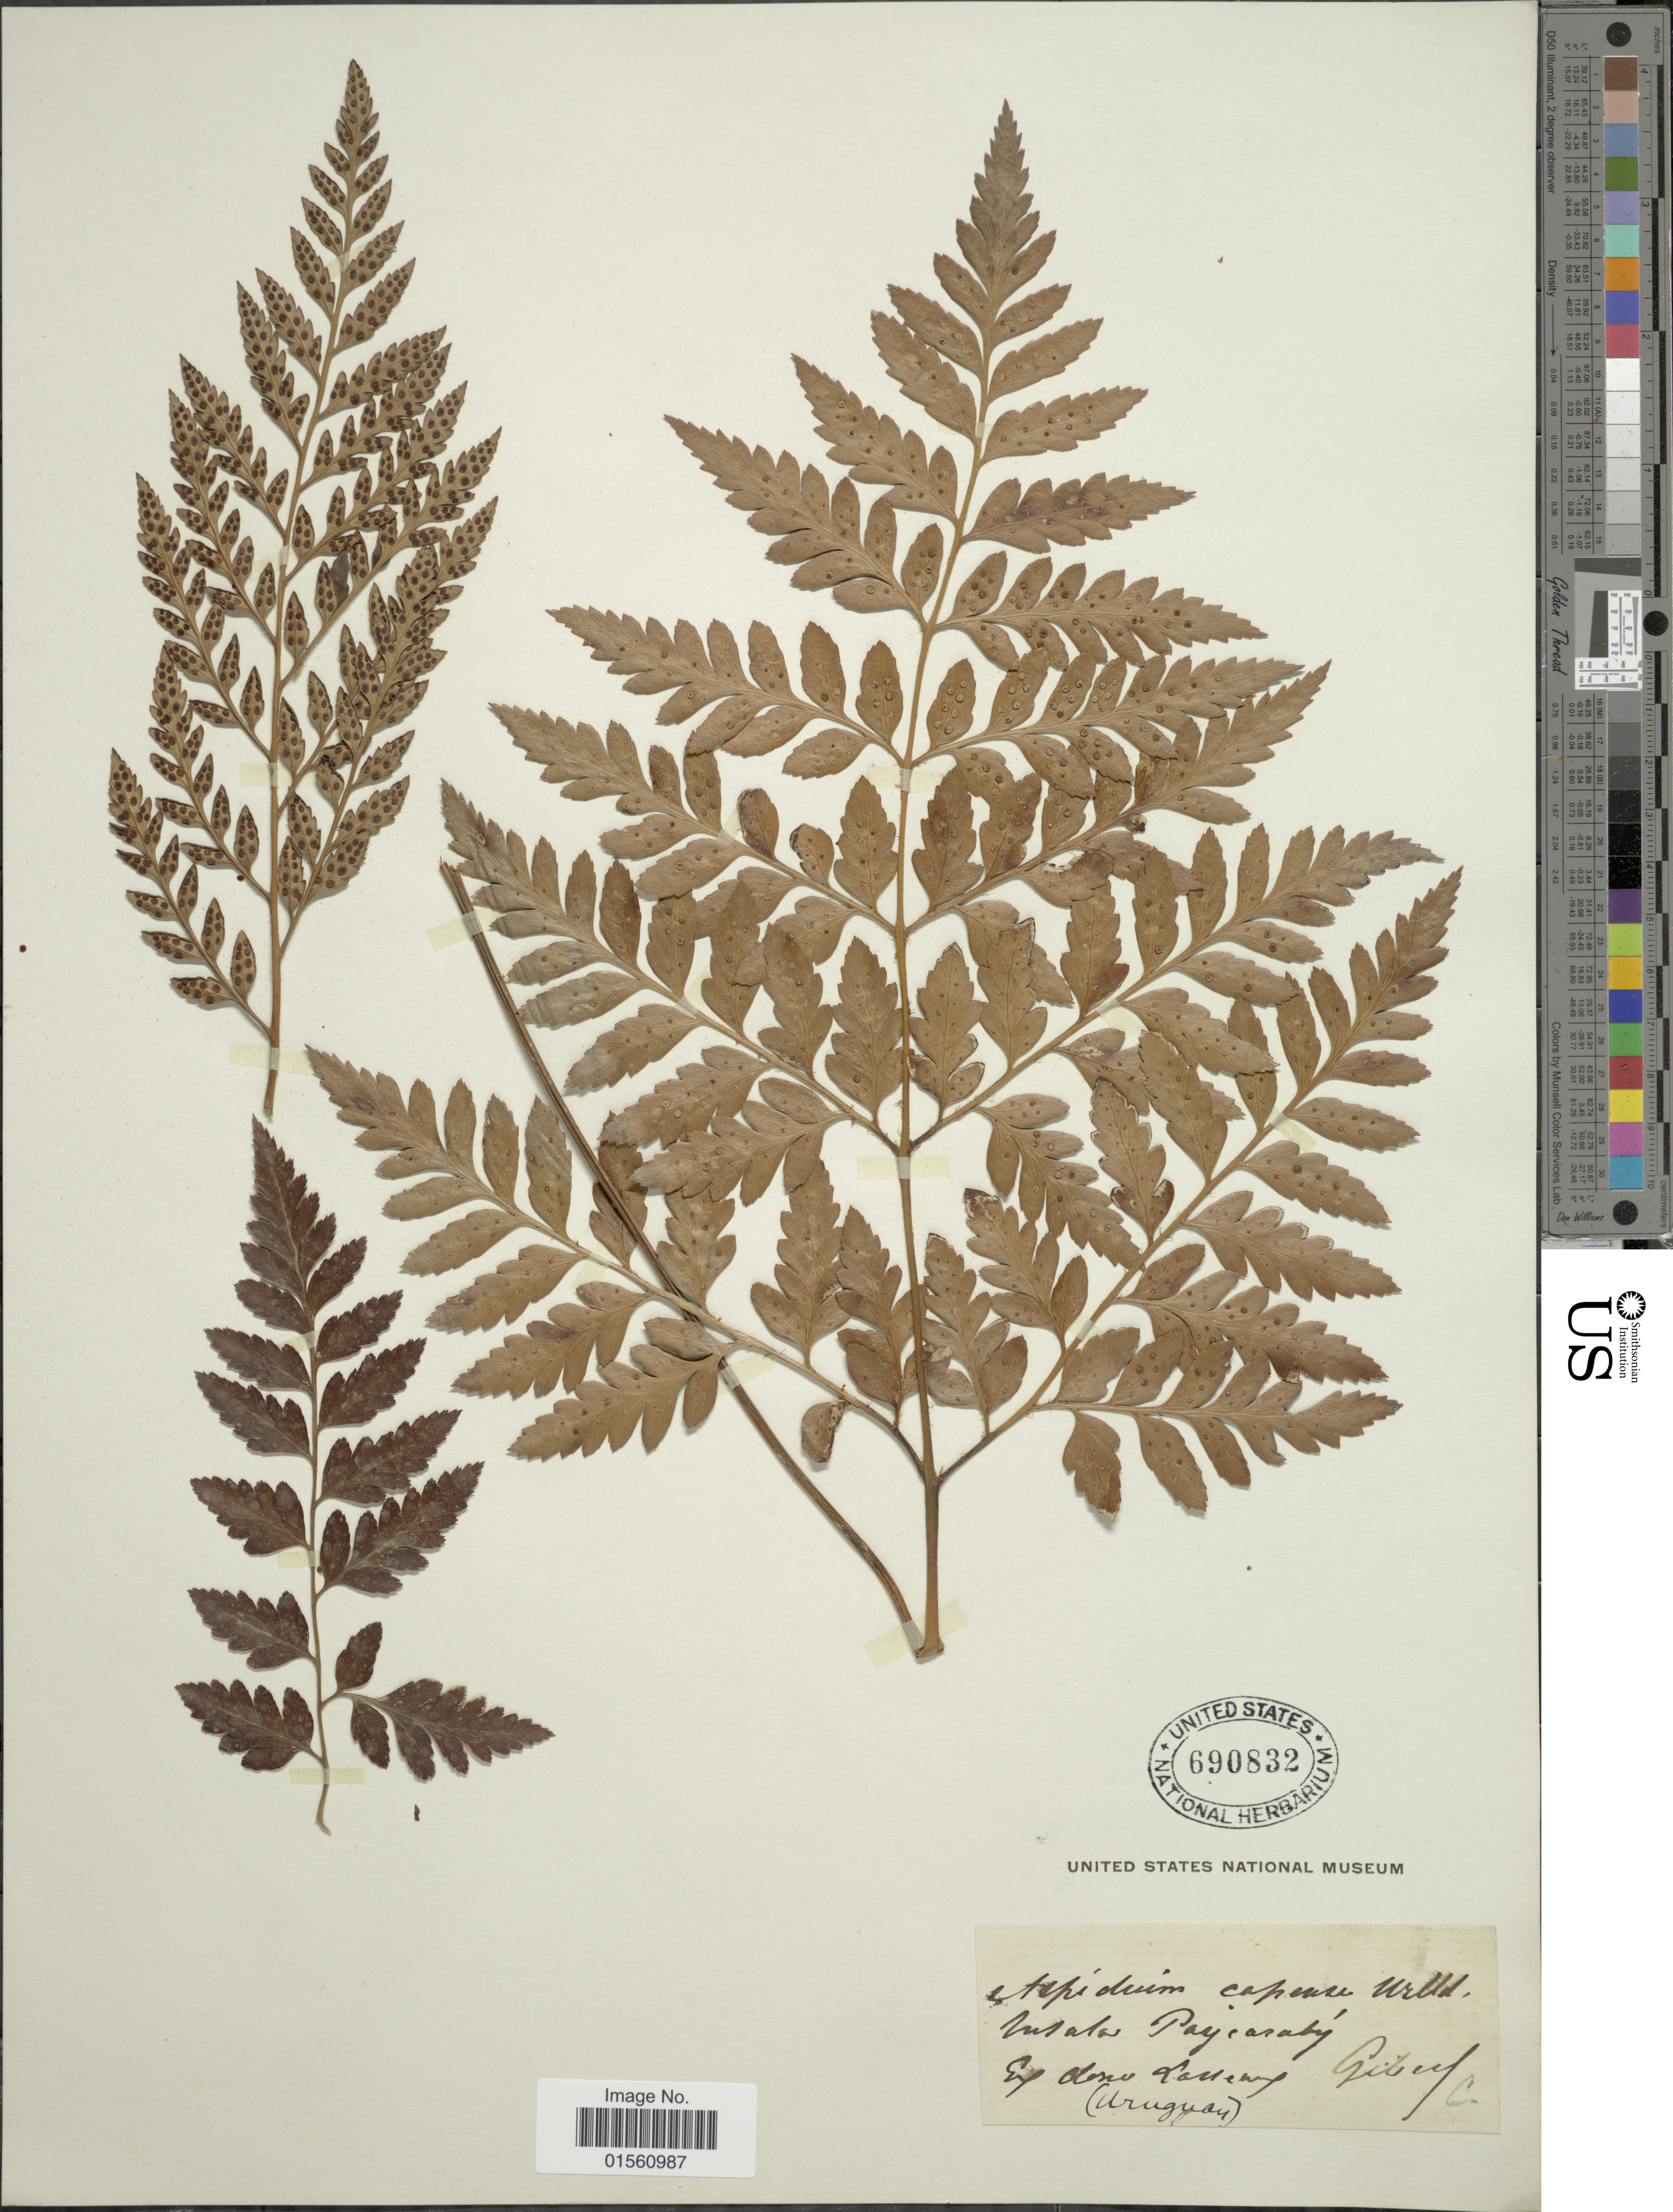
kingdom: Plantae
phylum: Tracheophyta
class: Polypodiopsida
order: Polypodiales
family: Dryopteridaceae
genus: Rumohra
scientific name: Rumohra adiantiformis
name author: (G. Forst.) Ching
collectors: Gibert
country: Uruguay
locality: Uruguay, Intala Payiaraby, el dosu Lalleng [interpreted]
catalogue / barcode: US 690832